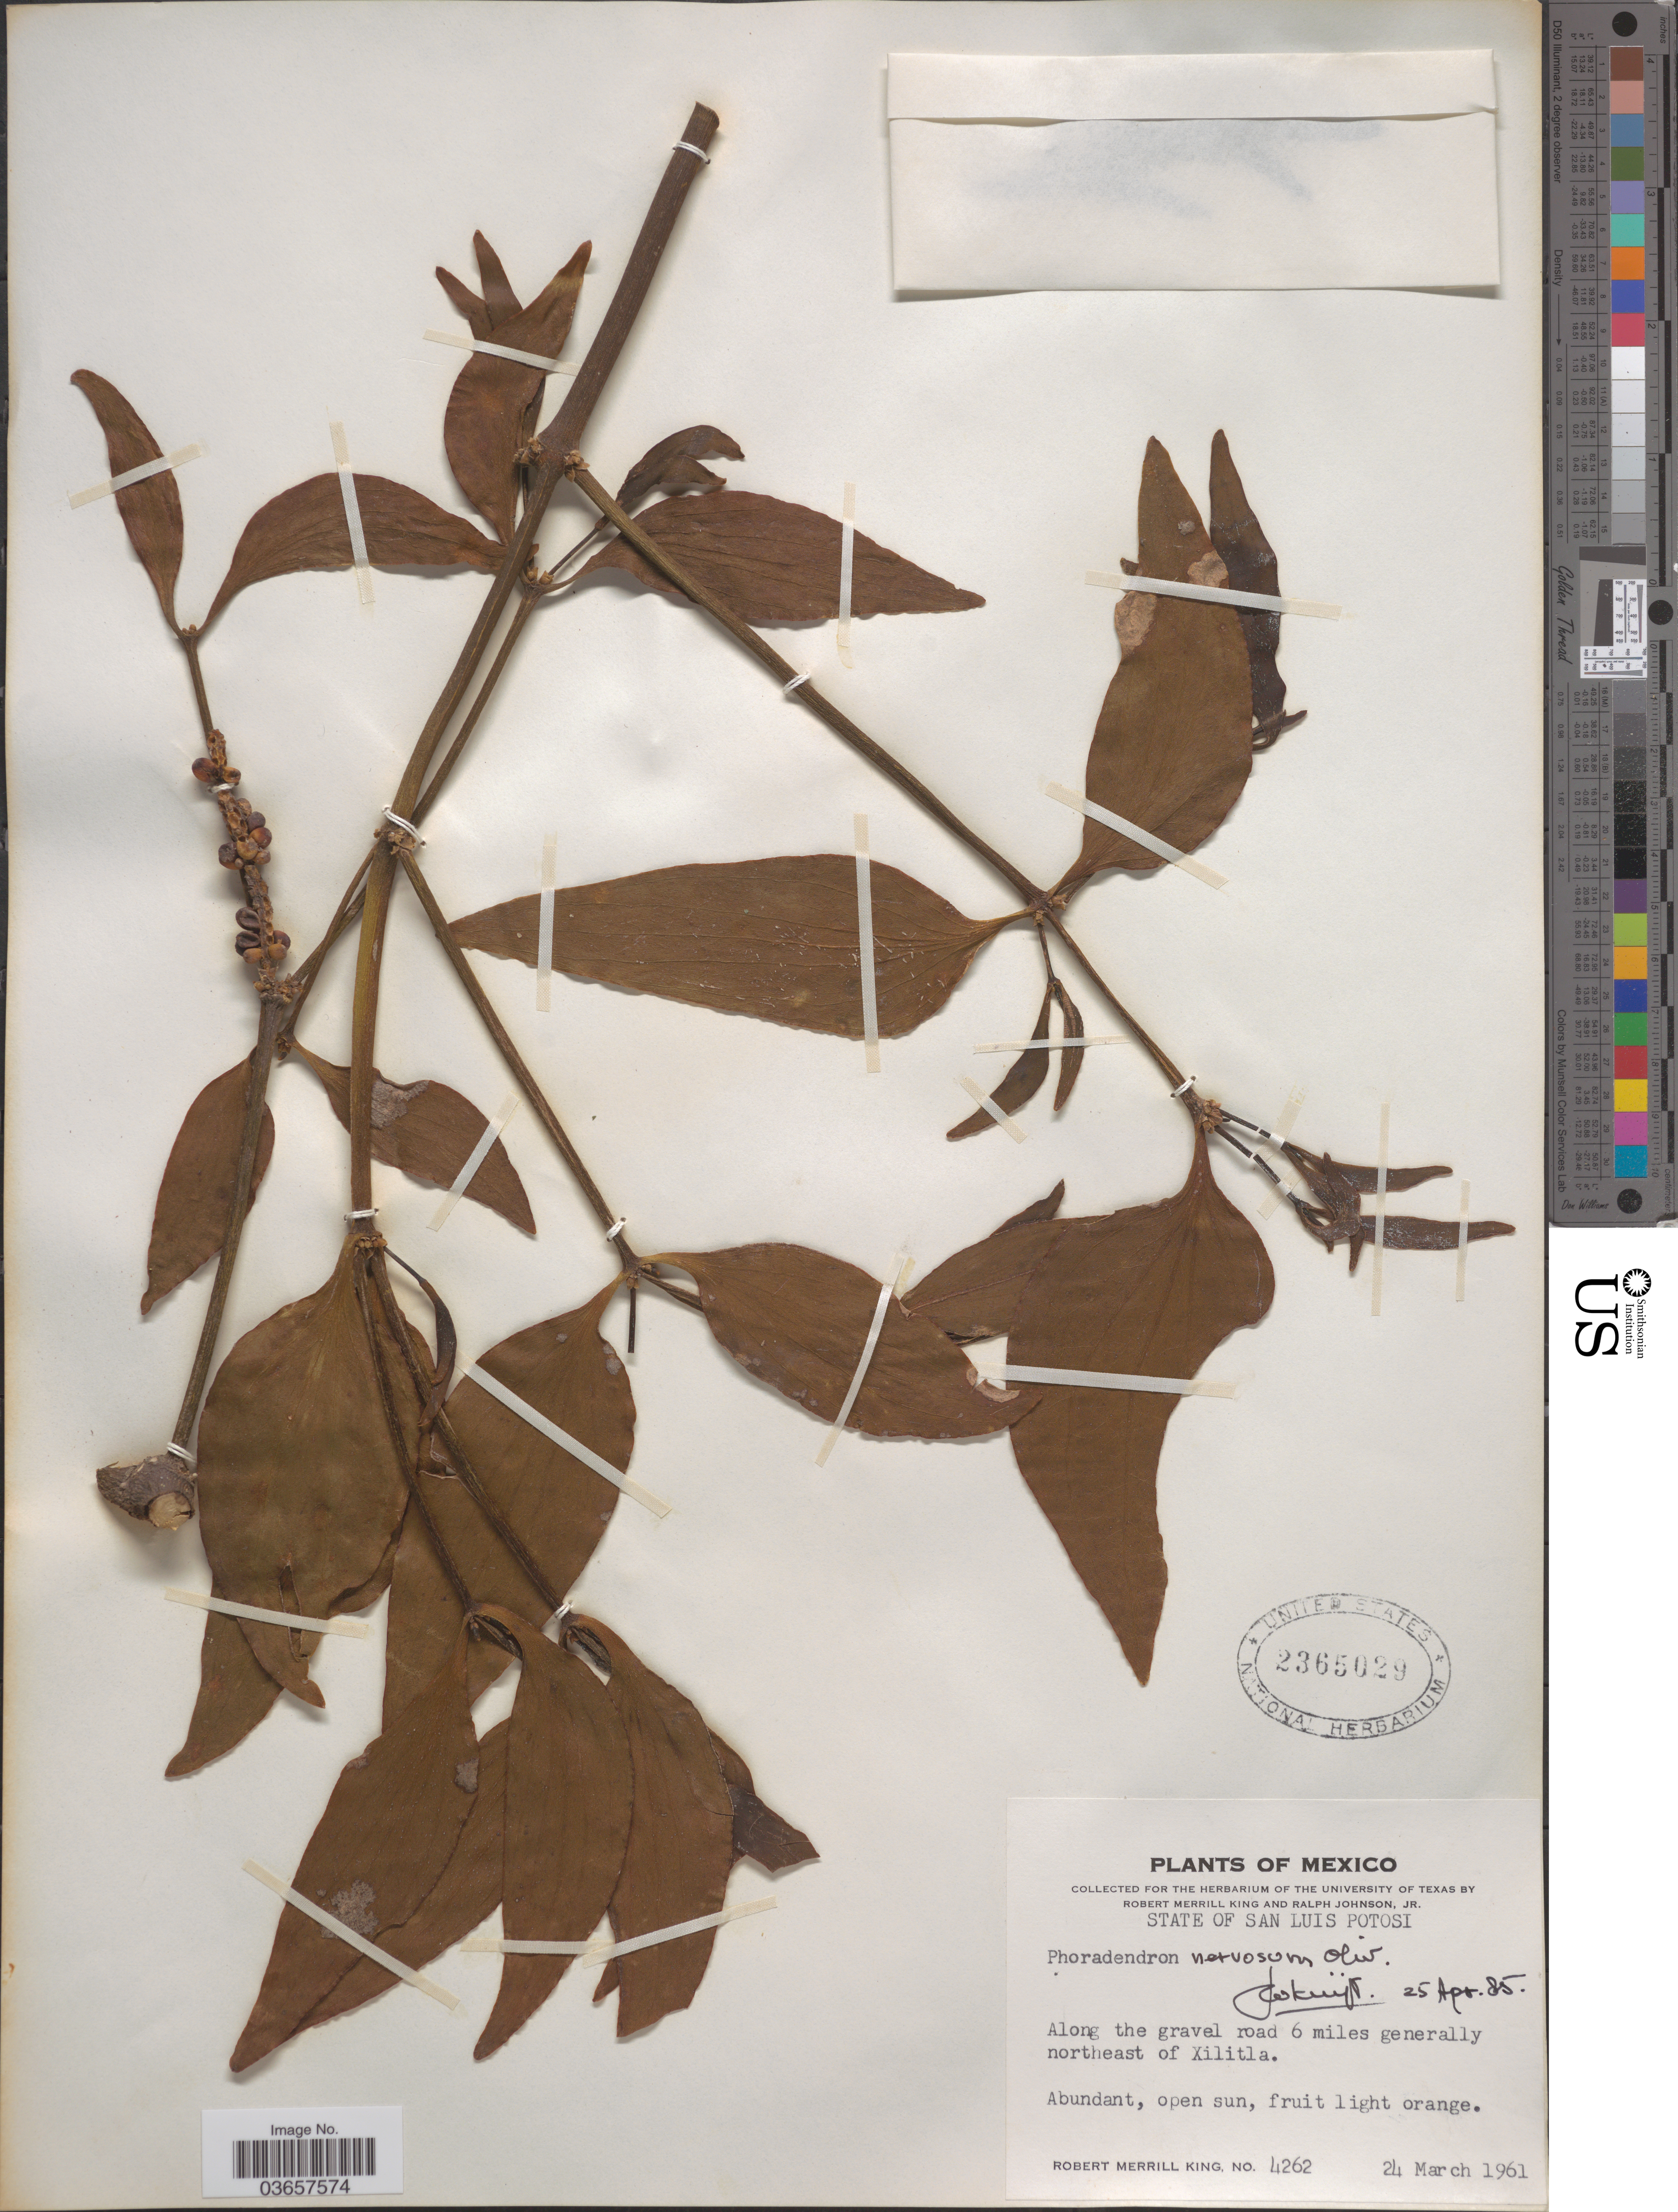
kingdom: Plantae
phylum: Tracheophyta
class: Magnoliopsida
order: Santalales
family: Viscaceae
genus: Phoradendron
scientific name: Phoradendron nervosum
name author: Oliv.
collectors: R. M. King & R. Johnson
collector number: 4262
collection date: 1961-03-24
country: Mexico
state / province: San Luis Potosí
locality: Along the gravel road 6 miles generally northeast of Xilitla.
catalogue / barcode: US 2365029